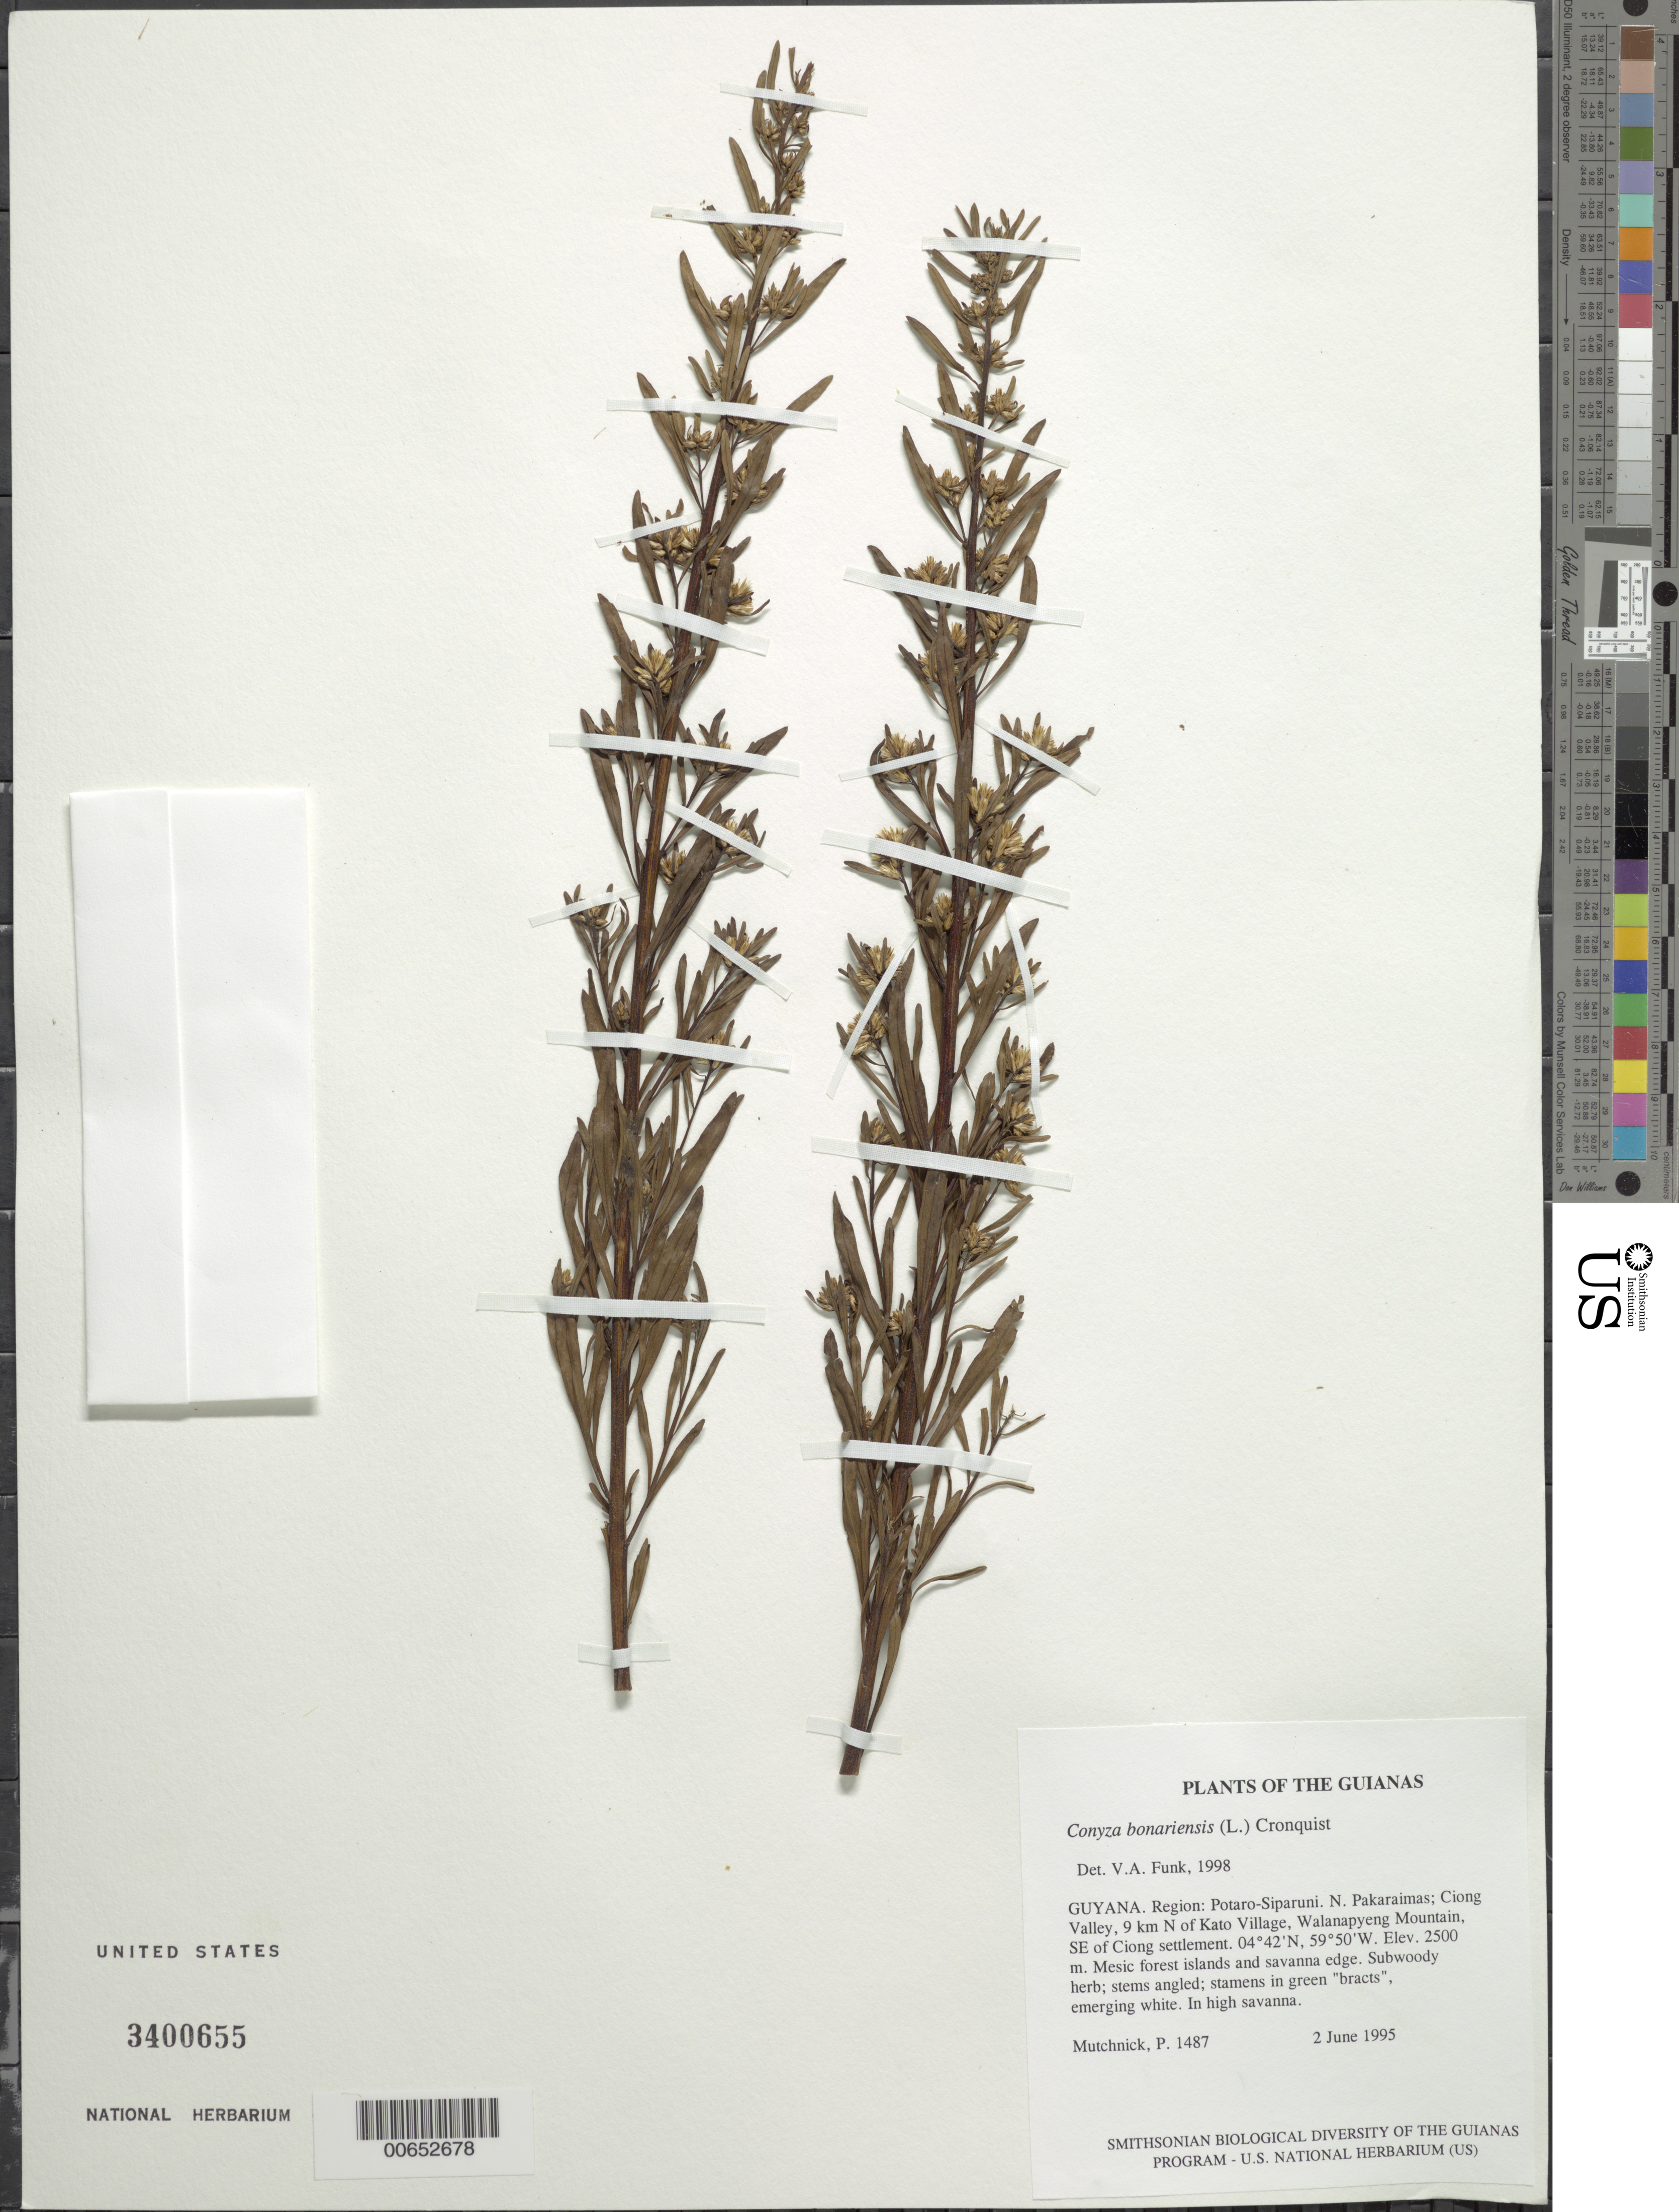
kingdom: Plantae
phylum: Tracheophyta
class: Magnoliopsida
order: Asterales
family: Asteraceae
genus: Conyza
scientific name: Conyza bonariensis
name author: (L.) Cronq.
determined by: Funk, Vicki A., (BOT), Smithsonian Institution - National Museum of Natural History (UNITED STATES)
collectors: P. Mutchnick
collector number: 1487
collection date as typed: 2 June 1995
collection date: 1995-06-02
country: Guyana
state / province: Potaro-Siparuni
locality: N. Pakaraimas; Ciong Valley, 9 km N of Kato Village, Walanapyeng Mountain, SE of Ciong settlement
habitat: Mesic forest islands and savanna edge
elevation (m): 2500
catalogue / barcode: US 3400655